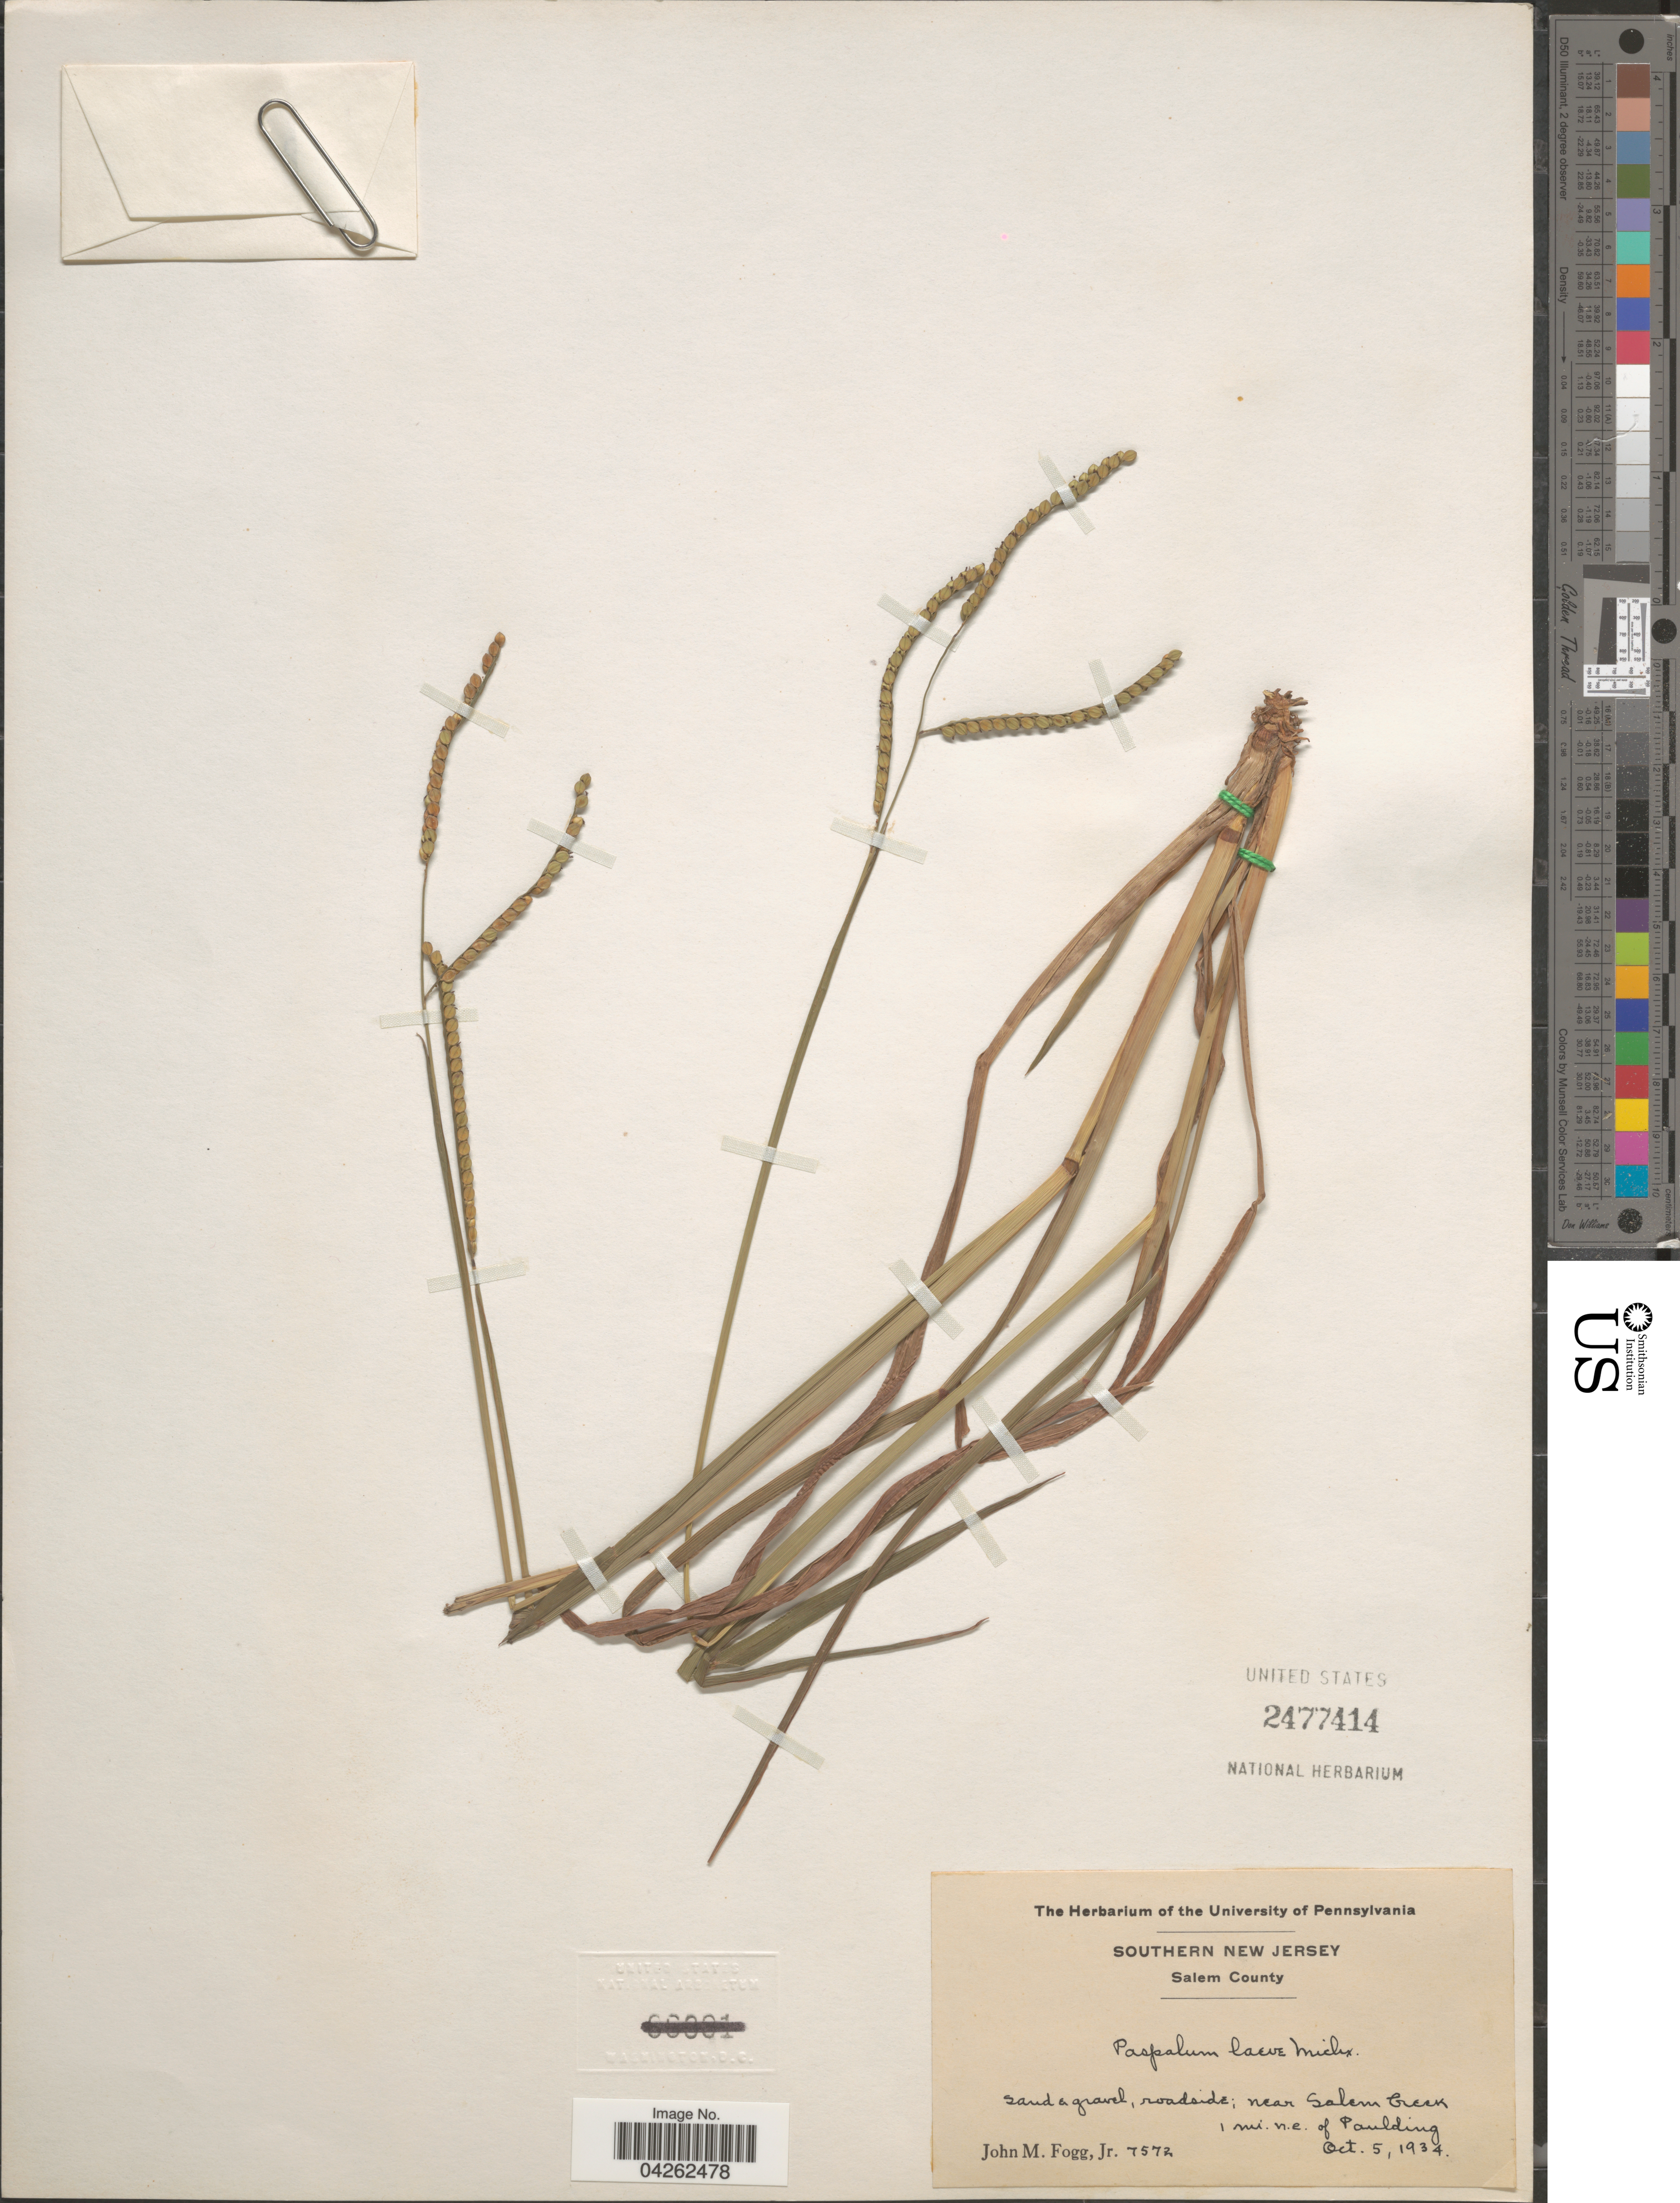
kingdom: Plantae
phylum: Tracheophyta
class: Liliopsida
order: Poales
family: Poaceae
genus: Paspalum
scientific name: Paspalum laeve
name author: Michx.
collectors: J. Fogg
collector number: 7572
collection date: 1934-10-05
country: United States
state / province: New Jersey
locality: Southern New Jersey. Salem County. Sand a gravel, roadside; near Salem Creek 1 mi. n. e. of Paulding.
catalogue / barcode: US 2477414